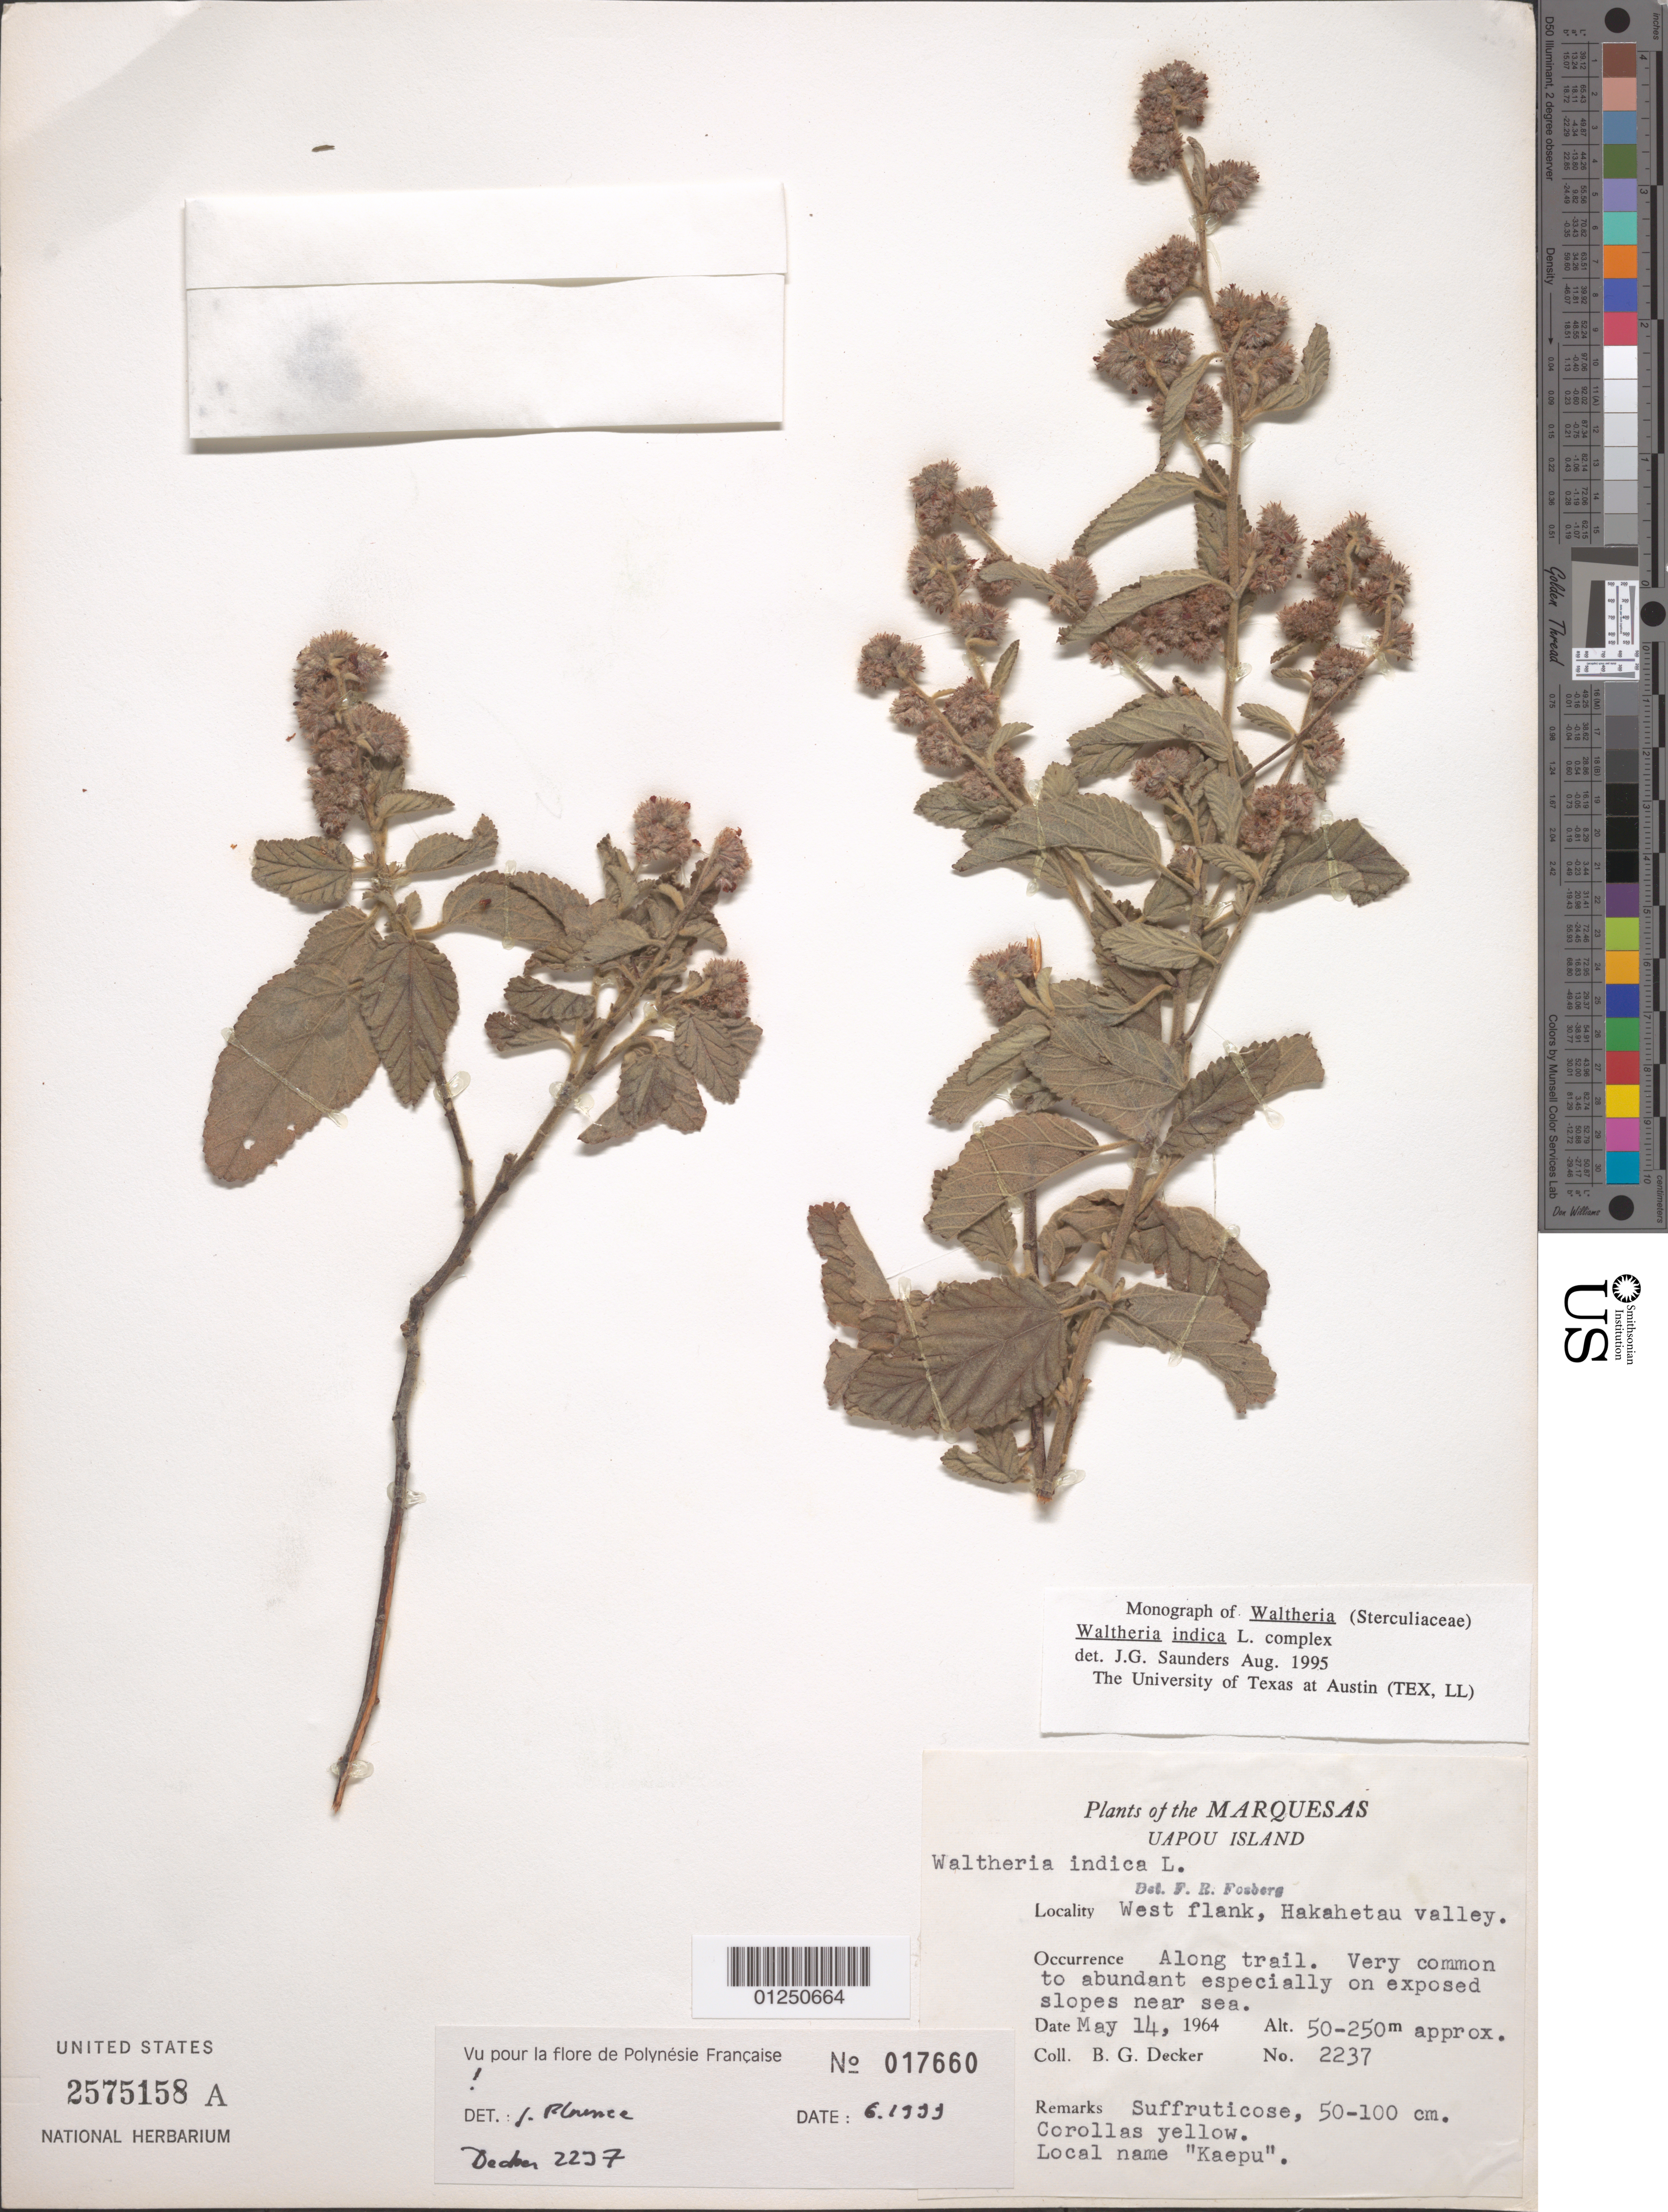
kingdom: Plantae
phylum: Tracheophyta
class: Magnoliopsida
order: Malvales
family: Malvaceae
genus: Waltheria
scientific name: Waltheria indica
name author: L.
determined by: Wagner, W. L., (BOT), Smithsonian Institution - National Museum of Natural History (UNITED STATES)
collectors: B. G. Decker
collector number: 2237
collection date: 1964-05-14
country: French Polynesia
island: Ua Pou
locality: Hakahetau Valley, W flank, along trail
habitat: Exposed slopes near sea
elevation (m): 50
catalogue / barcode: US 2575158A